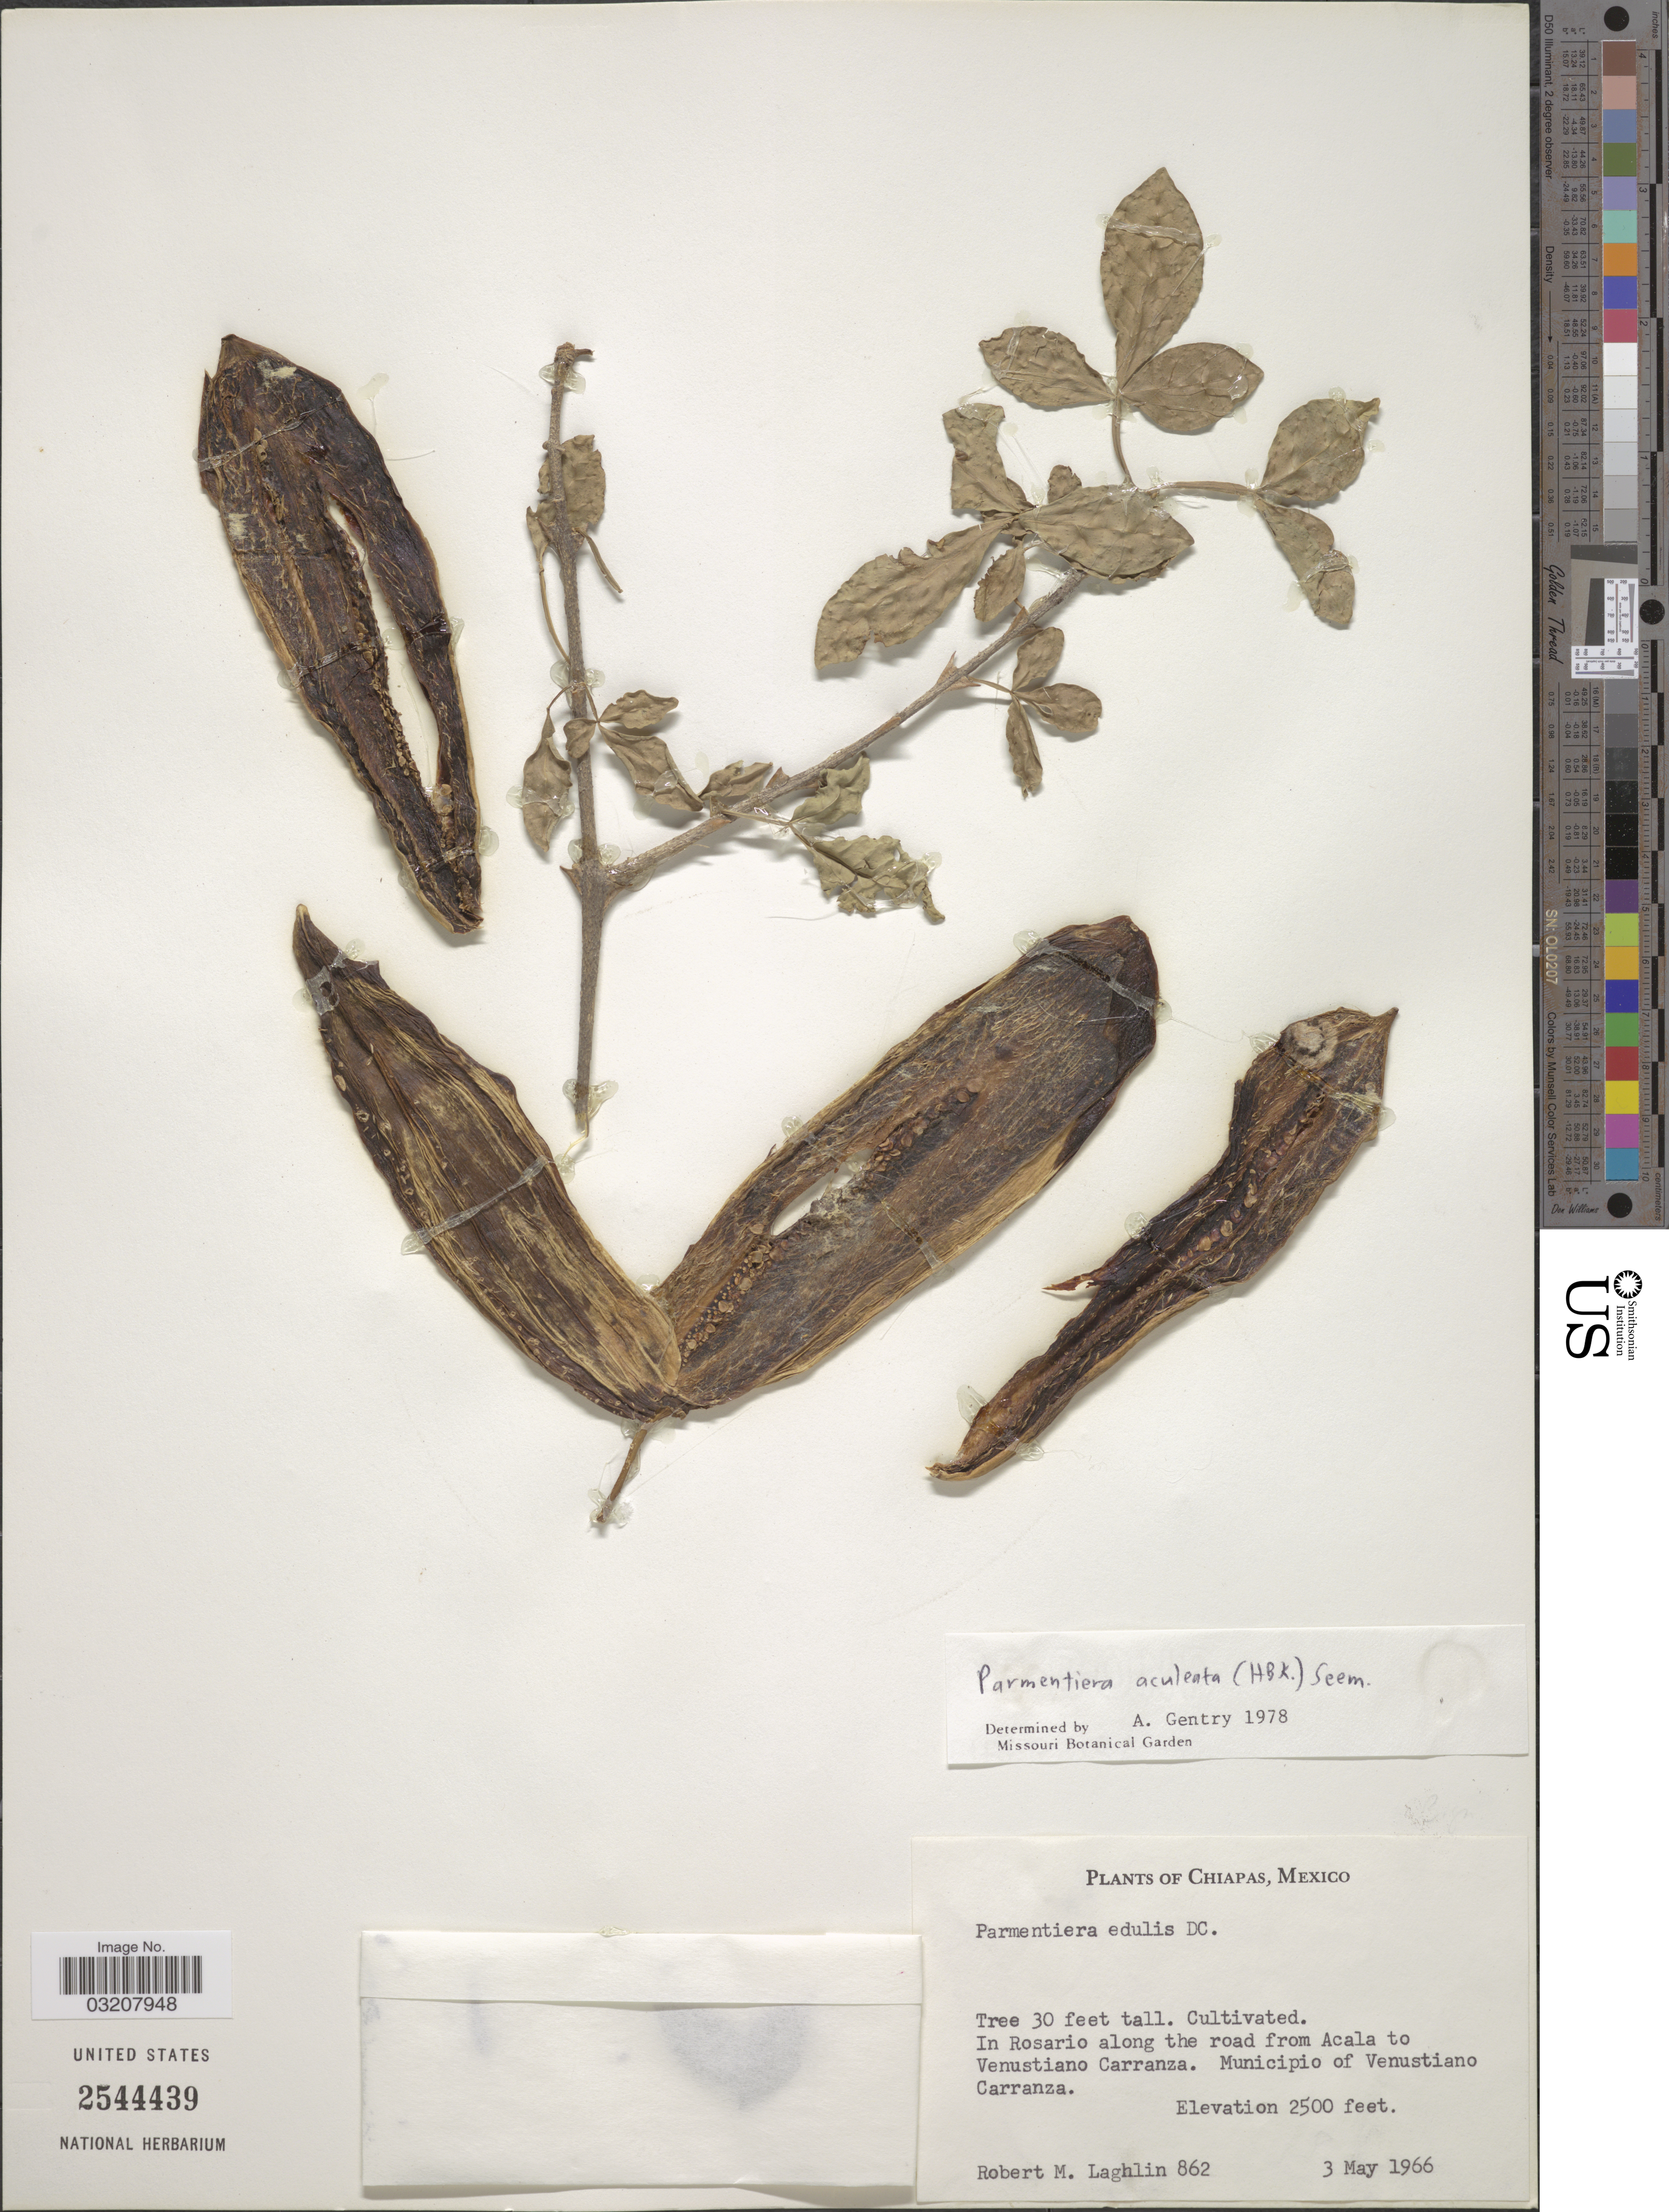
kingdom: Plantae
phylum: Tracheophyta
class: Magnoliopsida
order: Lamiales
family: Bignoniaceae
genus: Parmentiera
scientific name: Parmentiera aculeata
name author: (Kunth) Seem.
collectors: R. M. Laughlin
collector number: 862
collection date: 1966-05-03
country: Mexico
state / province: Chiapas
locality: In Rosario along the road from Acala to Venustiano Carranza. Municipio of Venustiano Carranza.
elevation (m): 762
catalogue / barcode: US 2544439